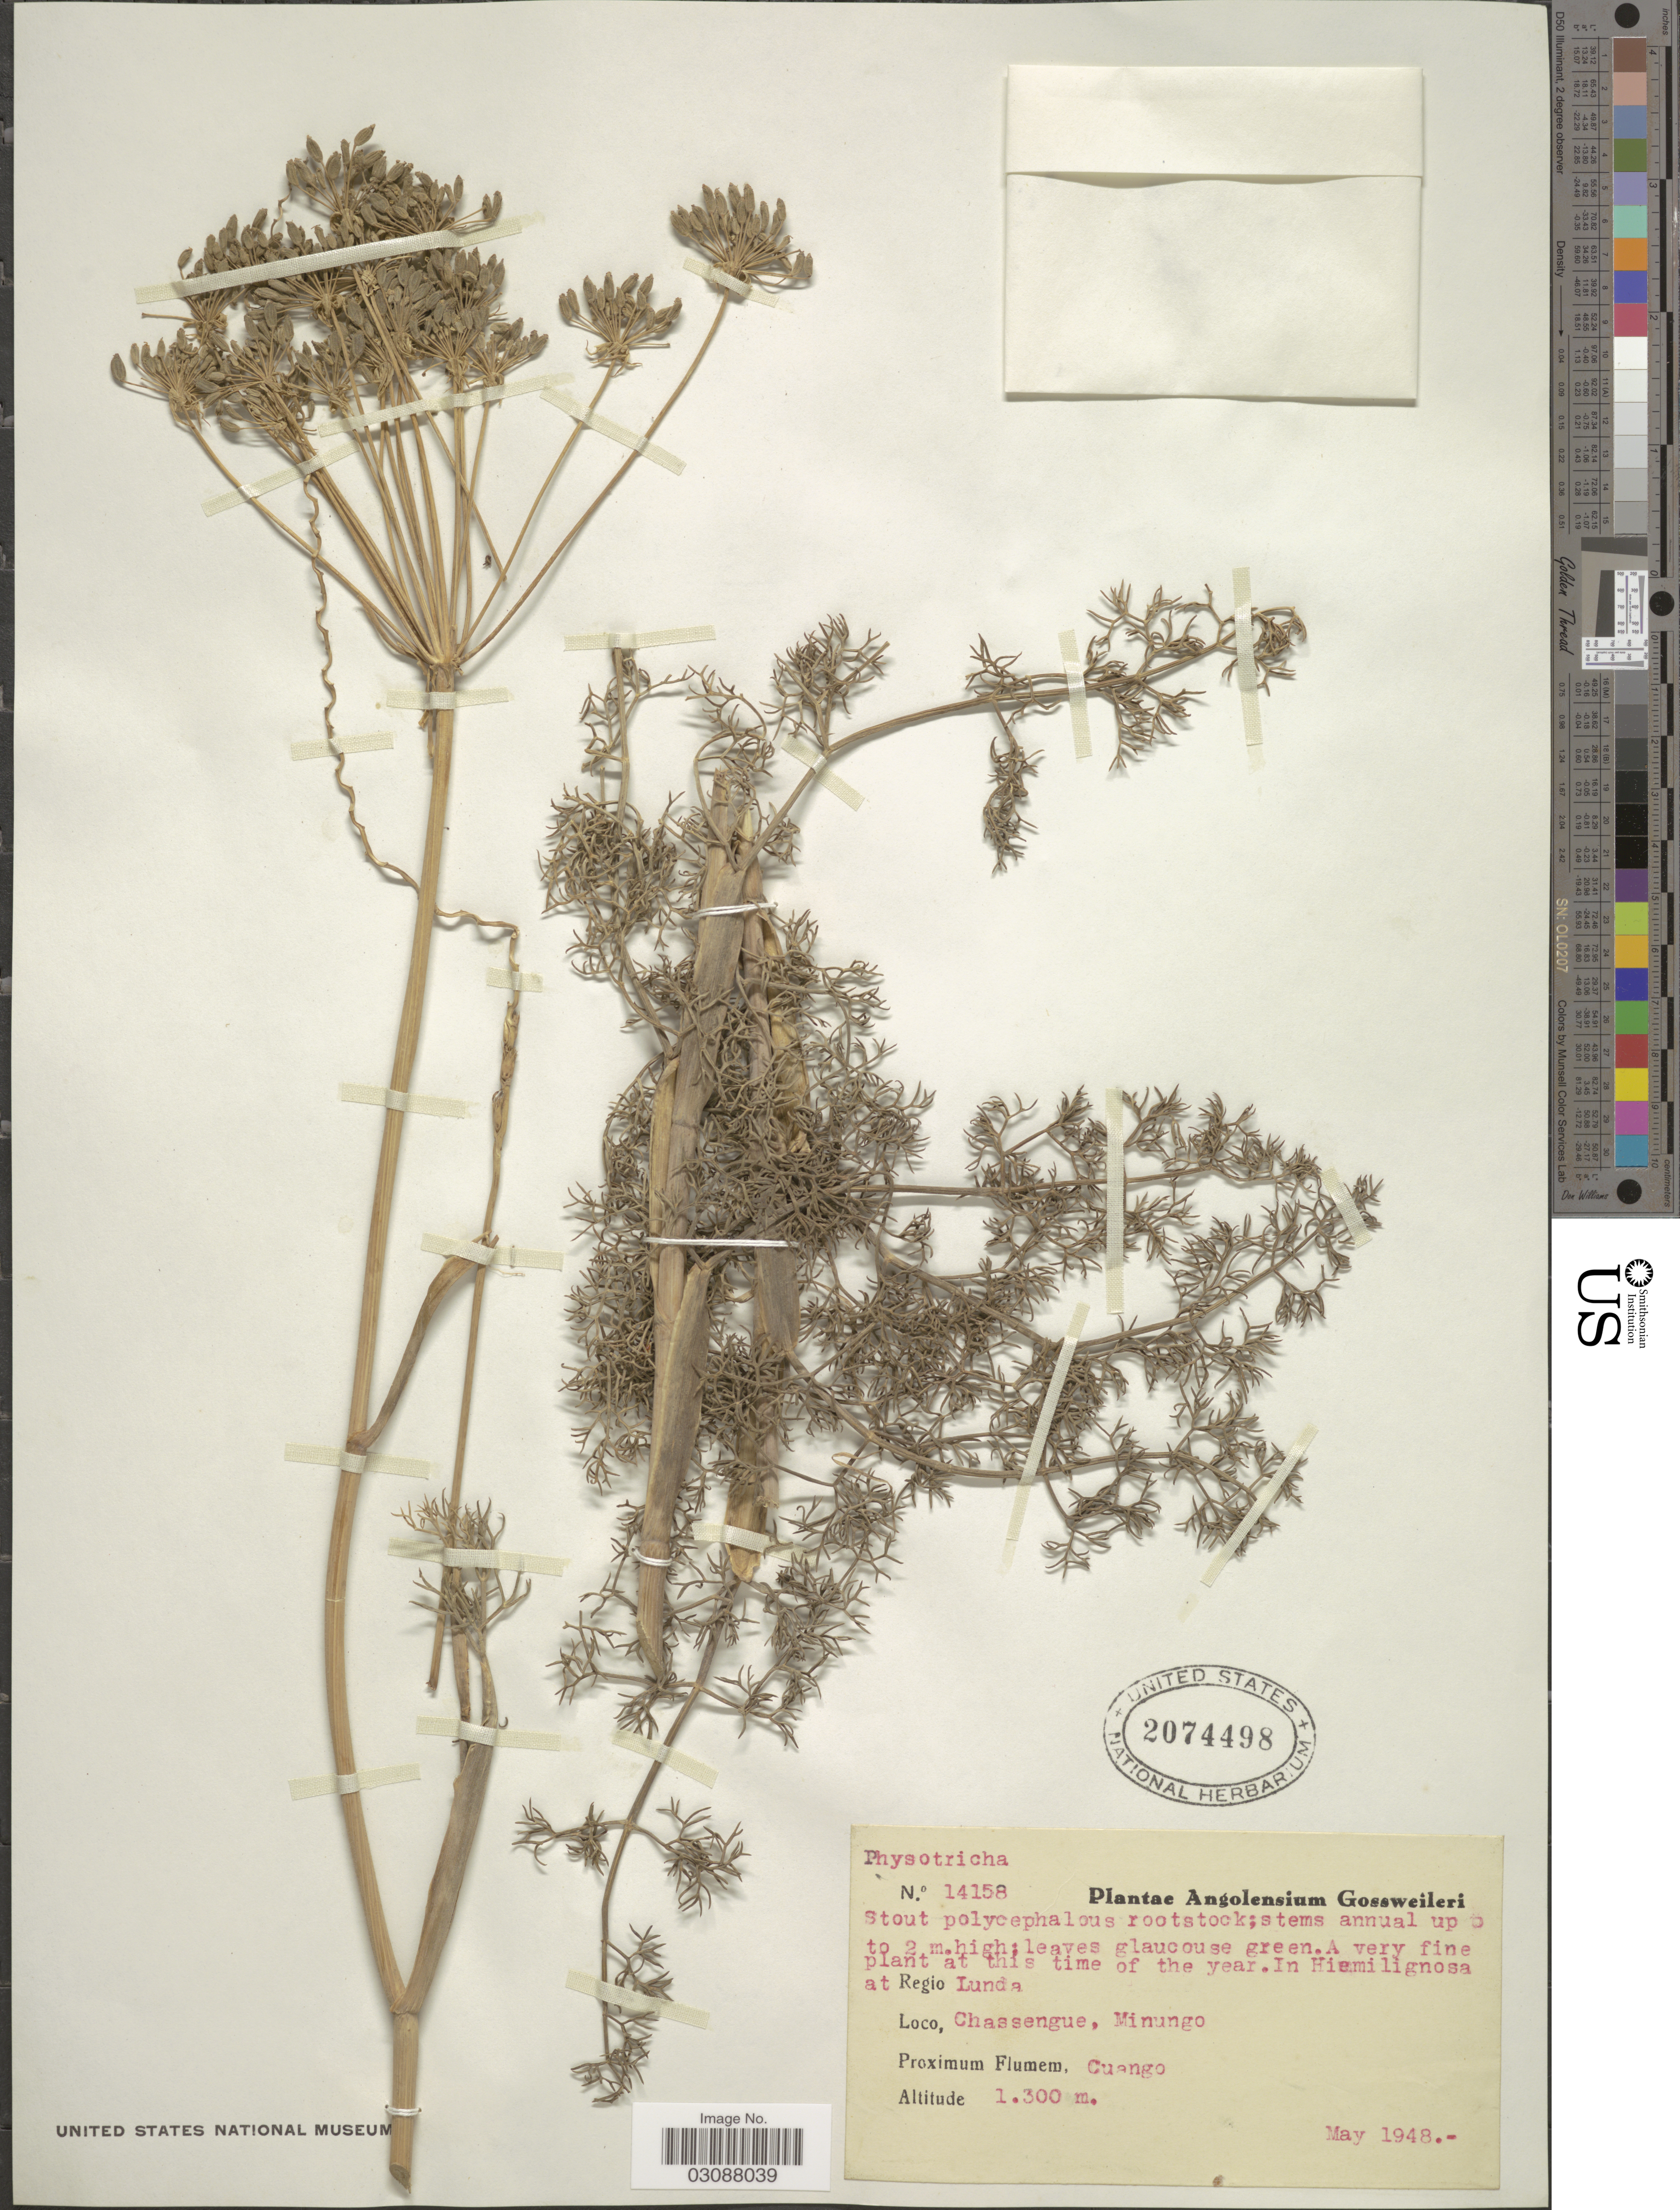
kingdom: Plantae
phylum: Tracheophyta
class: Magnoliopsida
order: Apiales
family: Apiaceae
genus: Physotrichia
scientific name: Physotrichia sp.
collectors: -. Gossweiler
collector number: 14158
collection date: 1948-05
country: Angola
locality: Angolensium. In Hiemilignosa at Regio Lunda. Chassengue, Minungo. Proximum Flumem, Guango.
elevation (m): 1300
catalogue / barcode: US 2074498